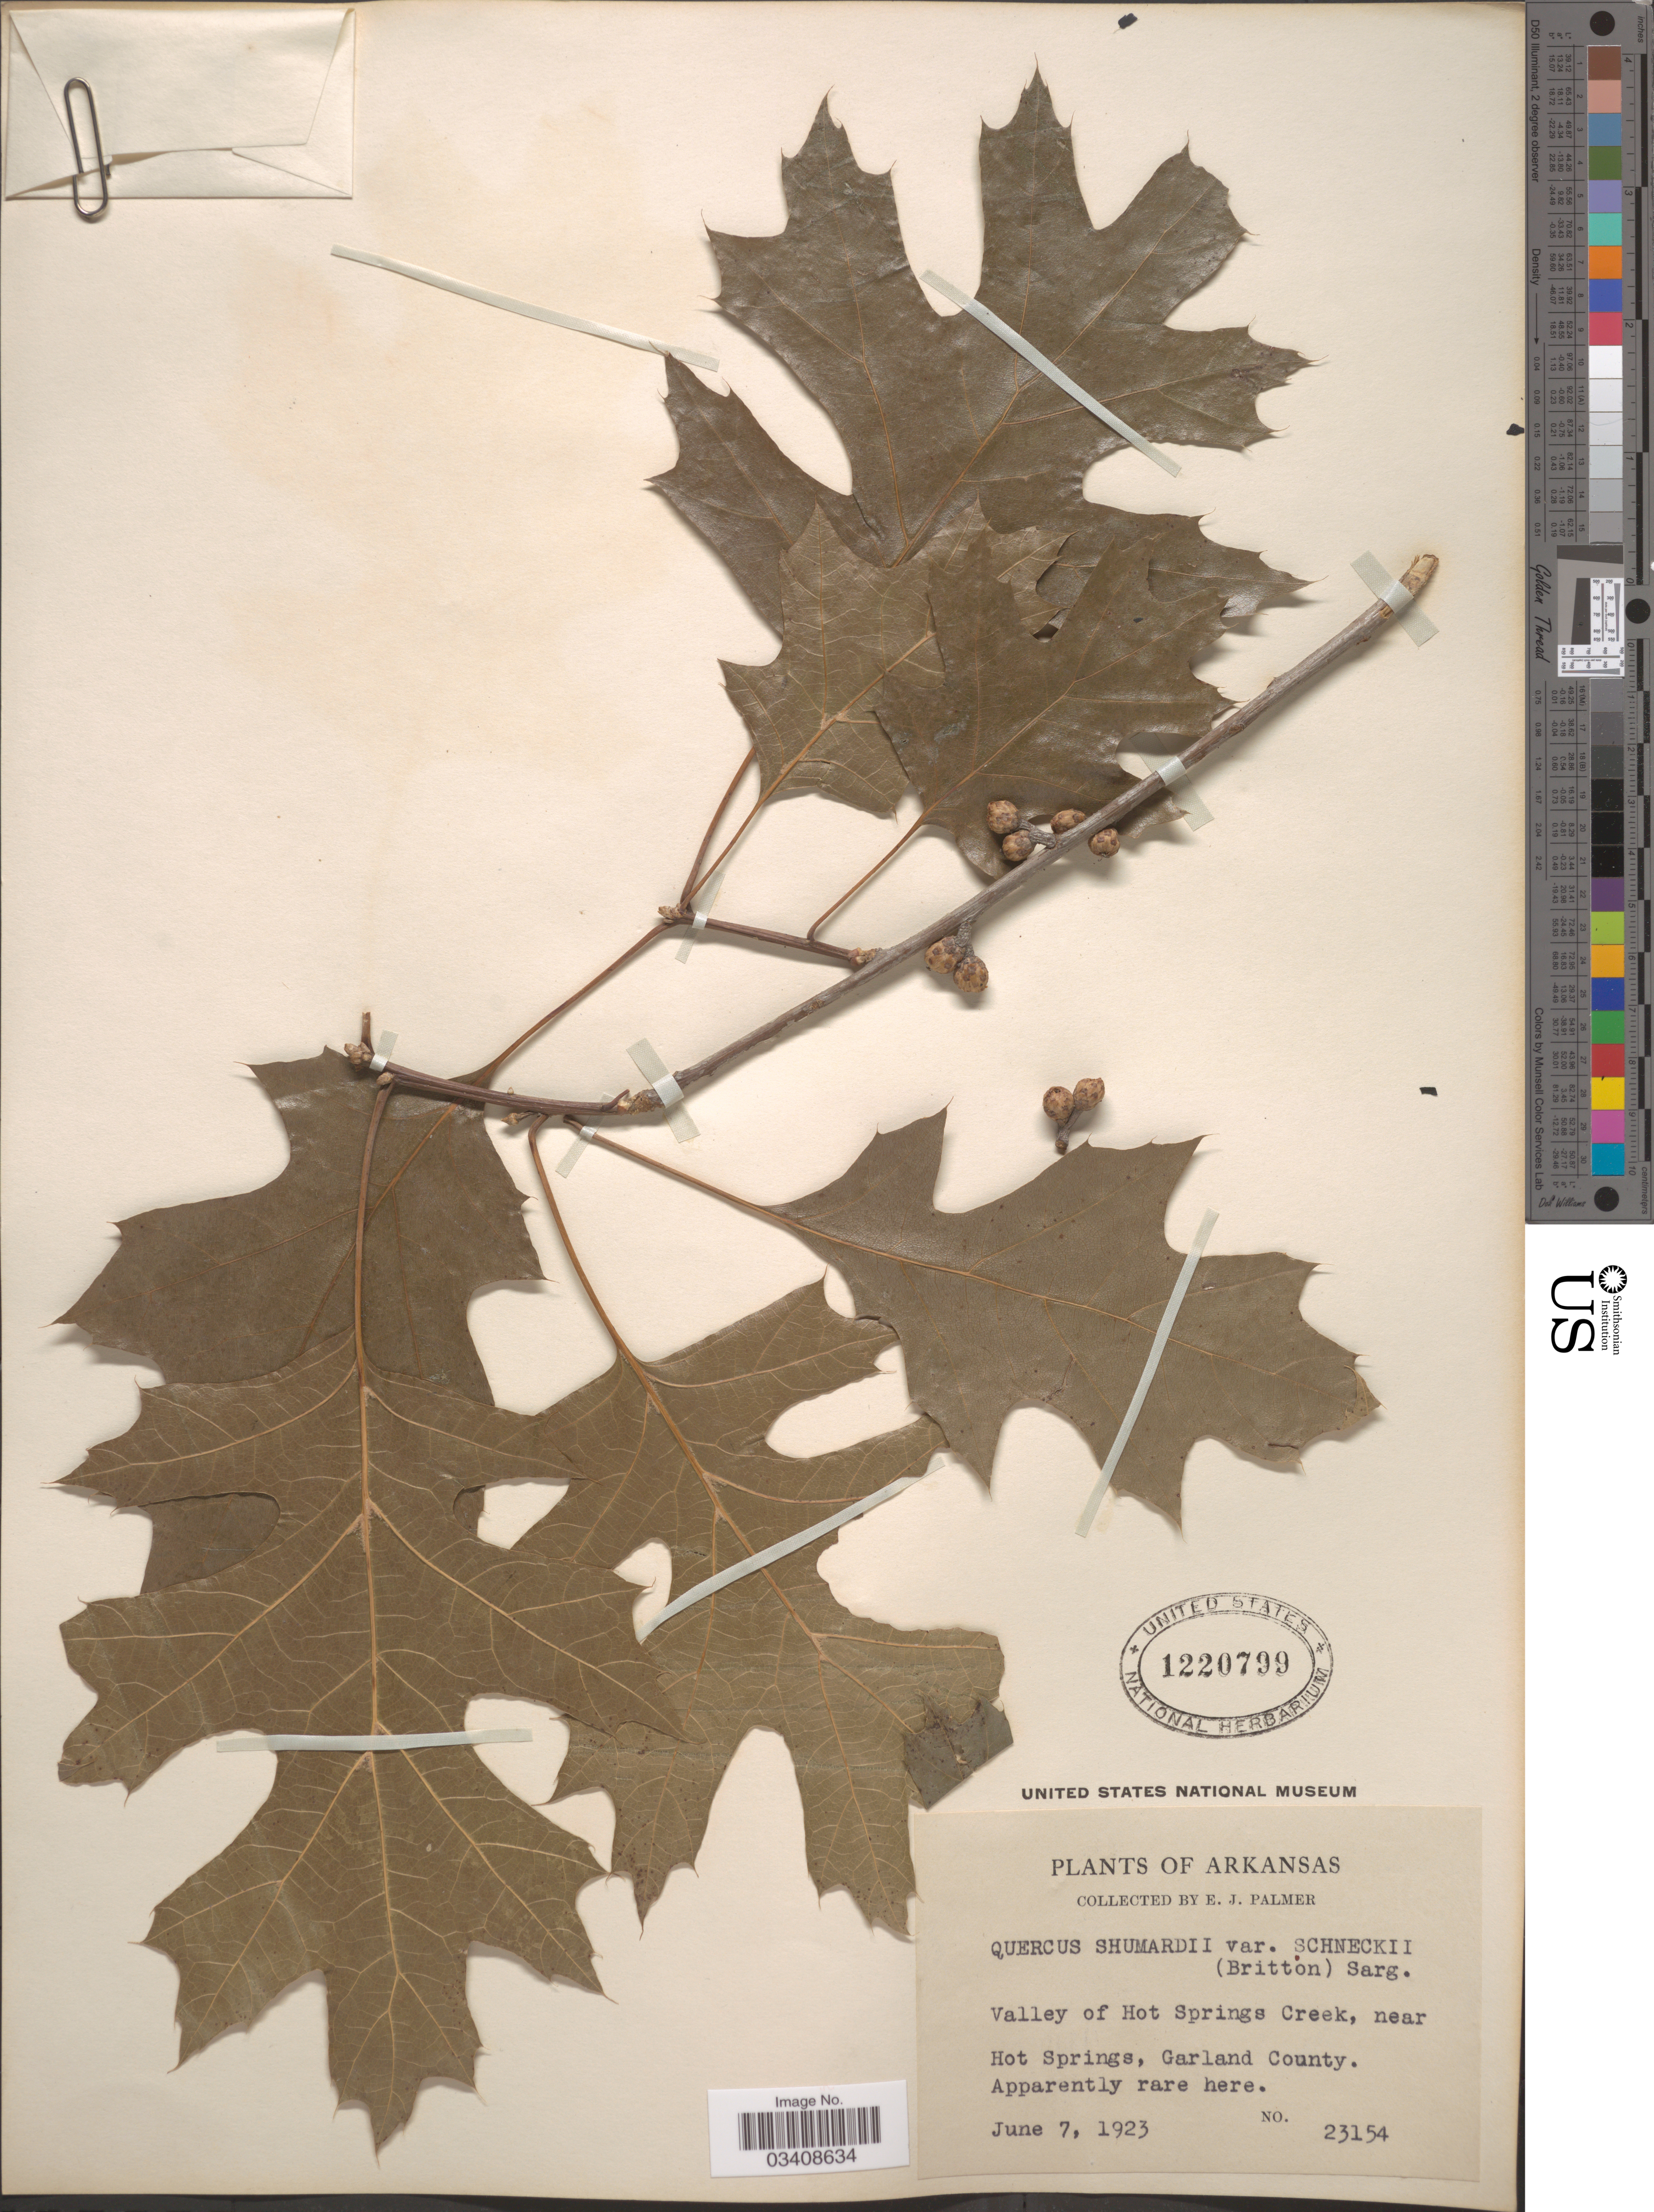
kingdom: Plantae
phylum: Tracheophyta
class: Magnoliopsida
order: Fagales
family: Fagaceae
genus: Quercus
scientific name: Quercus shumardii var. schneckii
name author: (Britton) Sarg.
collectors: E. J. Palmer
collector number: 23154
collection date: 1923-06-07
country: United States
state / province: Arkansas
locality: Valley of Hot Springs Creek, near Hot Springs, Garland County.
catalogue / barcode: US 1220799